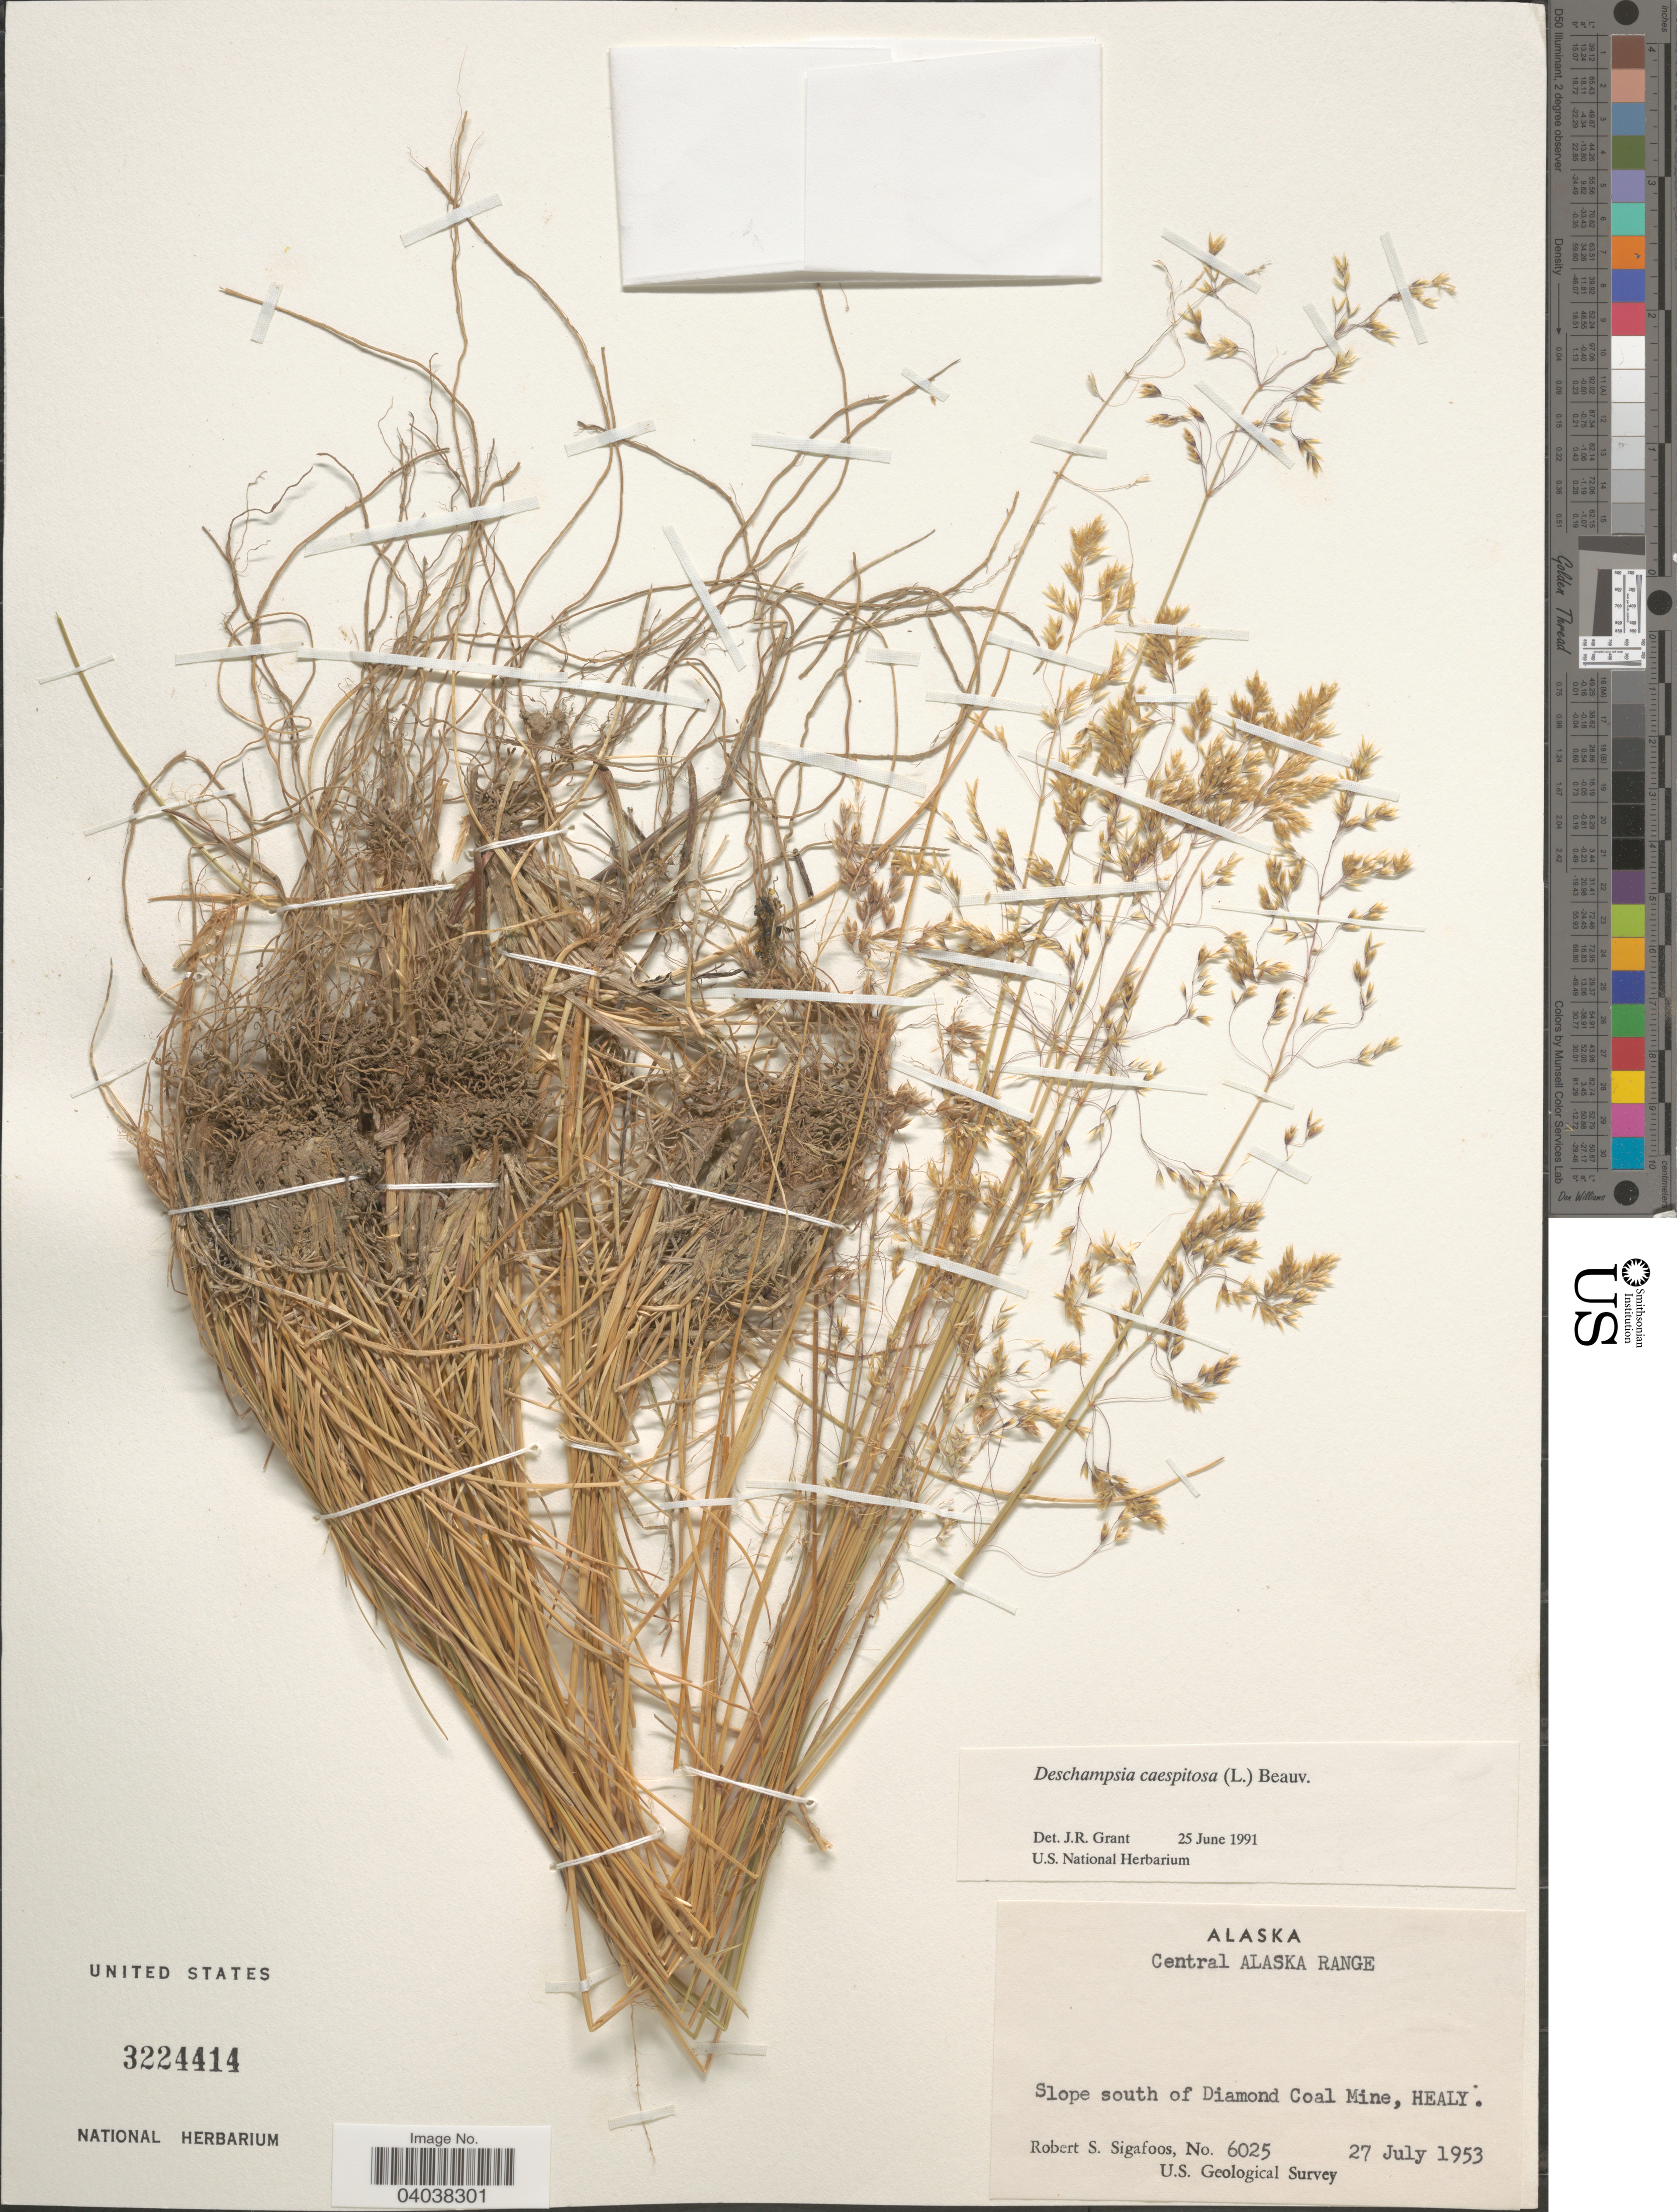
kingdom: Plantae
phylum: Tracheophyta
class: Liliopsida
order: Poales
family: Poaceae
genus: Deschampsia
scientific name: Deschampsia cespitosa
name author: (L.) P. Beauv.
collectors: R. Sigafoos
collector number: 6025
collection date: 1953-07-27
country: United States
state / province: Alaska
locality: Central Alaska Range. Slope south of Diamond Coal Mine, Healy.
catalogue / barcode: US 3224414